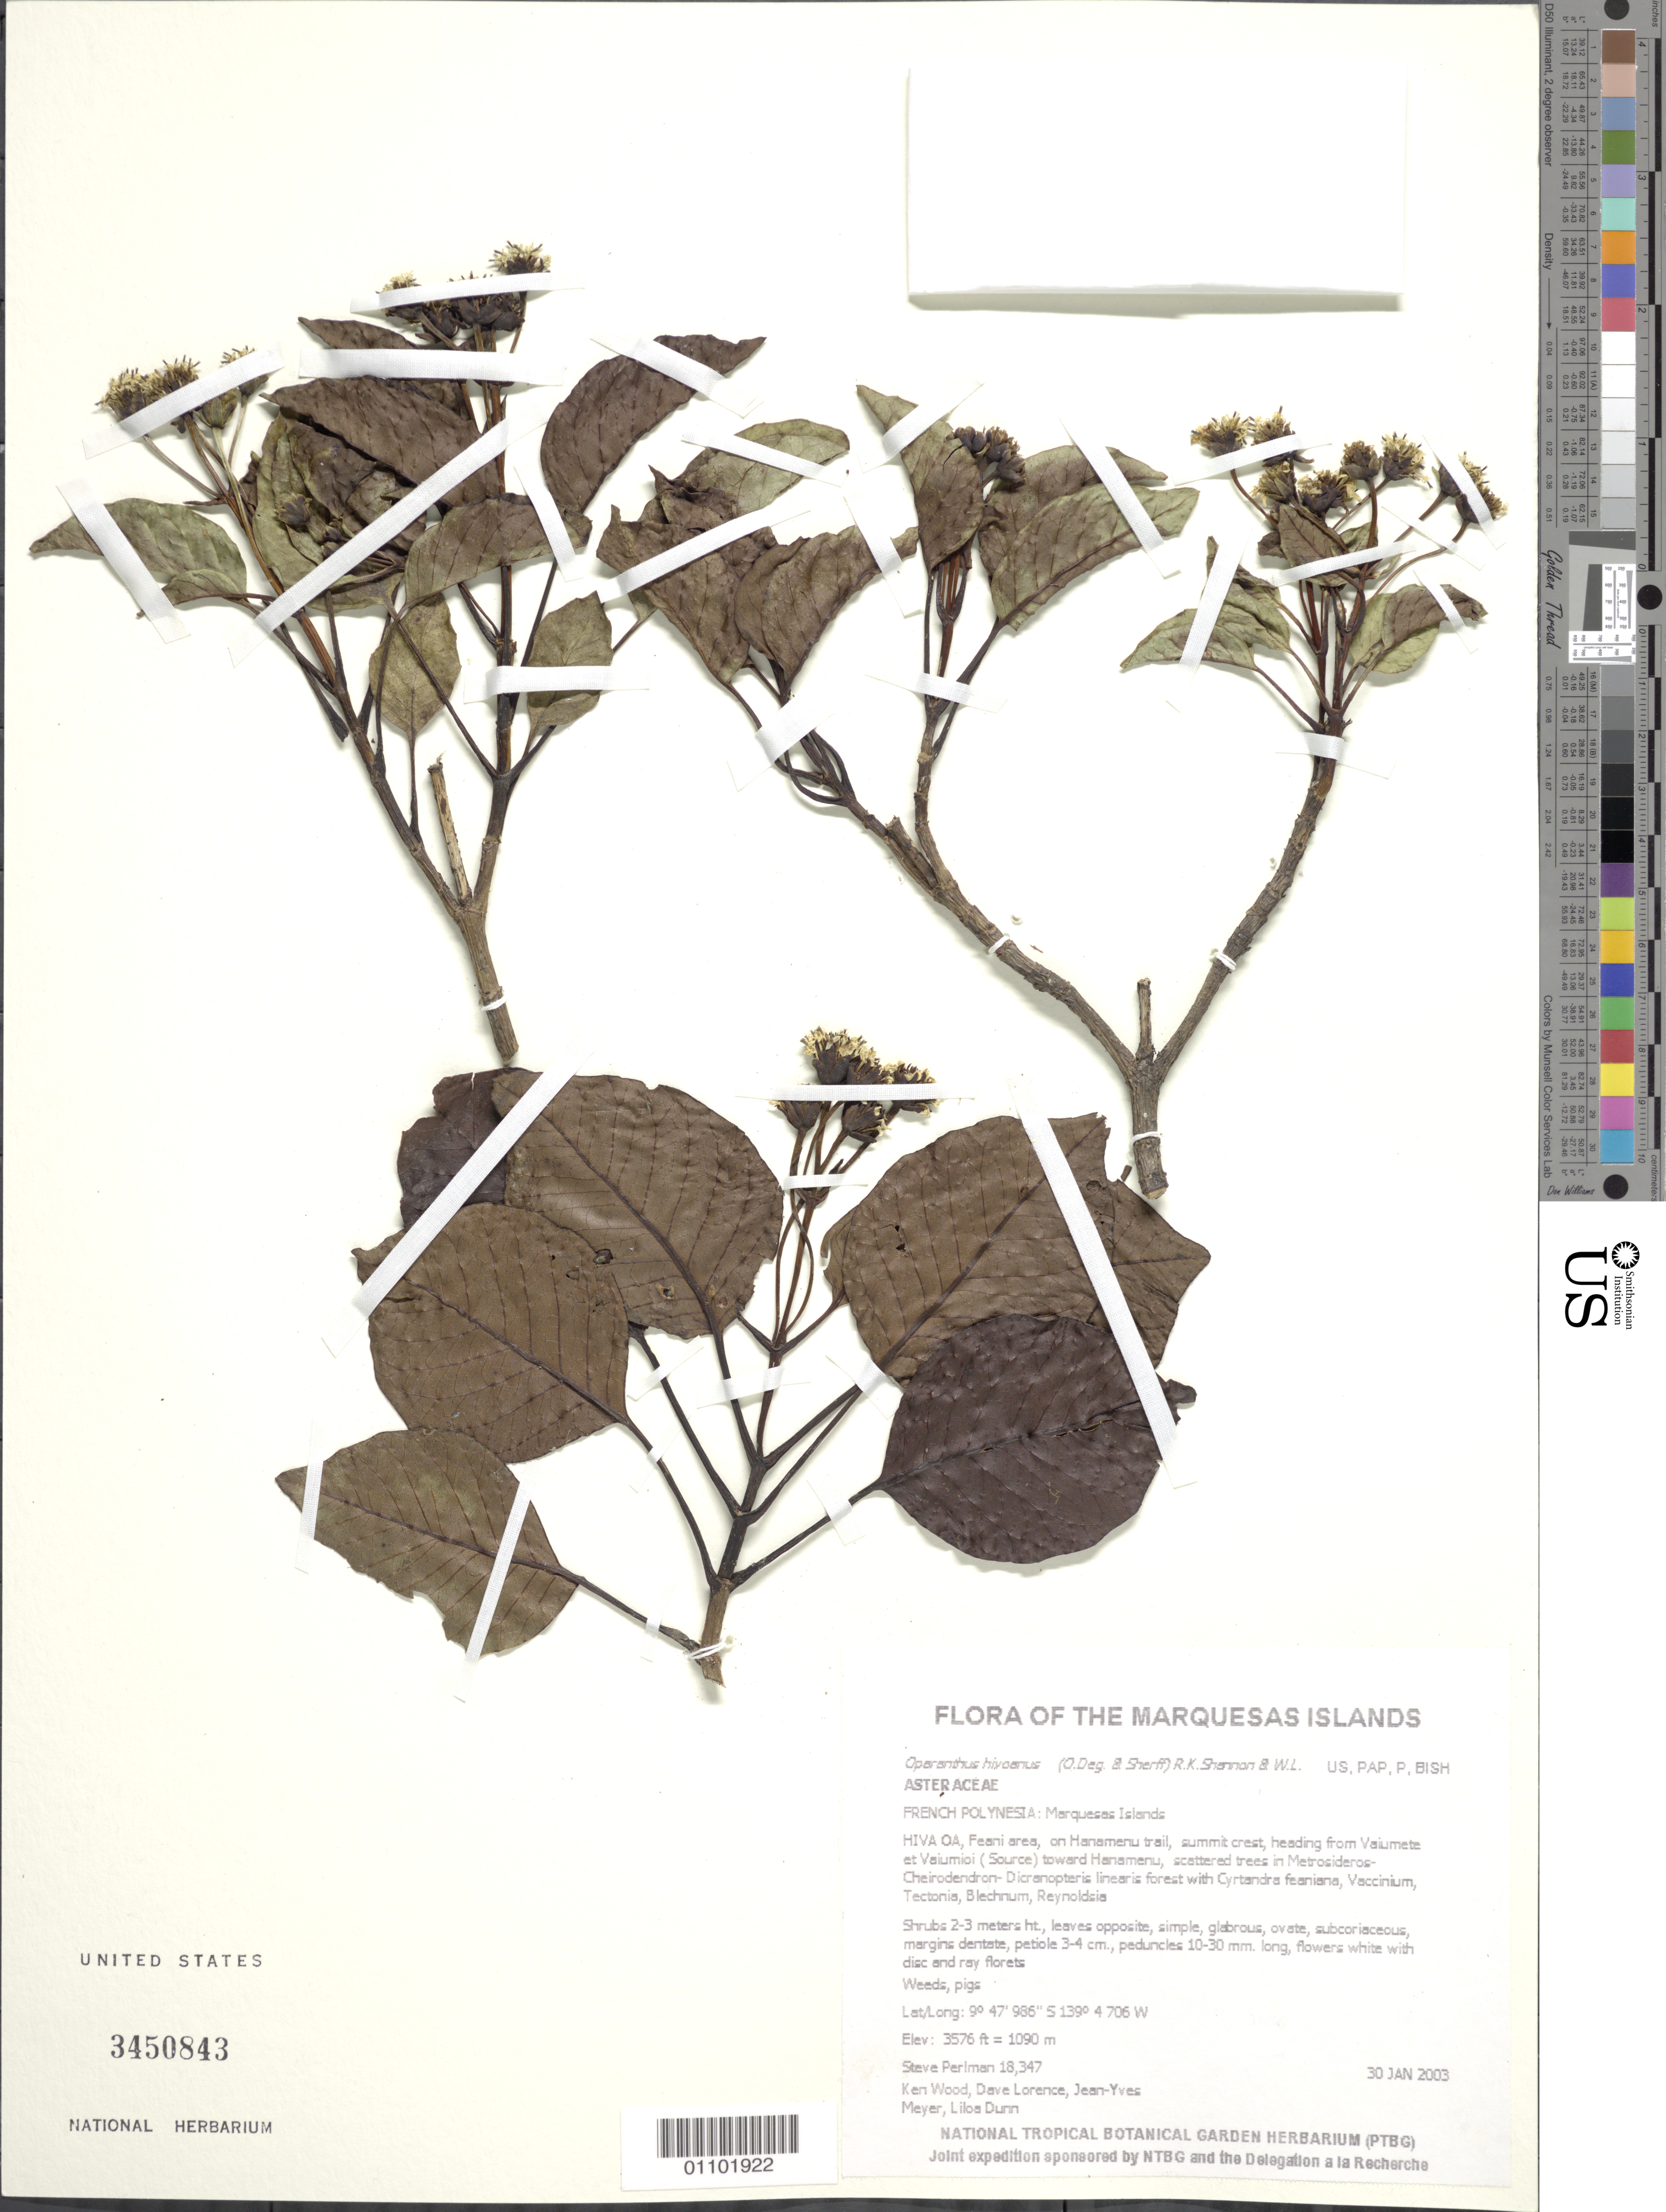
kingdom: Plantae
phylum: Tracheophyta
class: Magnoliopsida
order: Asterales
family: Asteraceae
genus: Oparanthus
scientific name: Oparanthus hivoanus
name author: (Deg. & Sherff) R.K. Shannon & W.L. Wagner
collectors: S. P. Perlman, K. R. Wood, D. Lorence, J.-Y. Meyer & L. Dunn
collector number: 18347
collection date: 2003-01-30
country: French Polynesia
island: Hiva Oa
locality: Feani area, on Hanamenu trail, summit crest, heading from Vaiumete et Vaiumioi ( Source) toward Hanamenu, scattered trees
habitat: Metrosideros- Cheirodendron- Dicranopteris linearis forest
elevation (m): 1090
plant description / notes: Weeds, pigs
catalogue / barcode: US 3450843